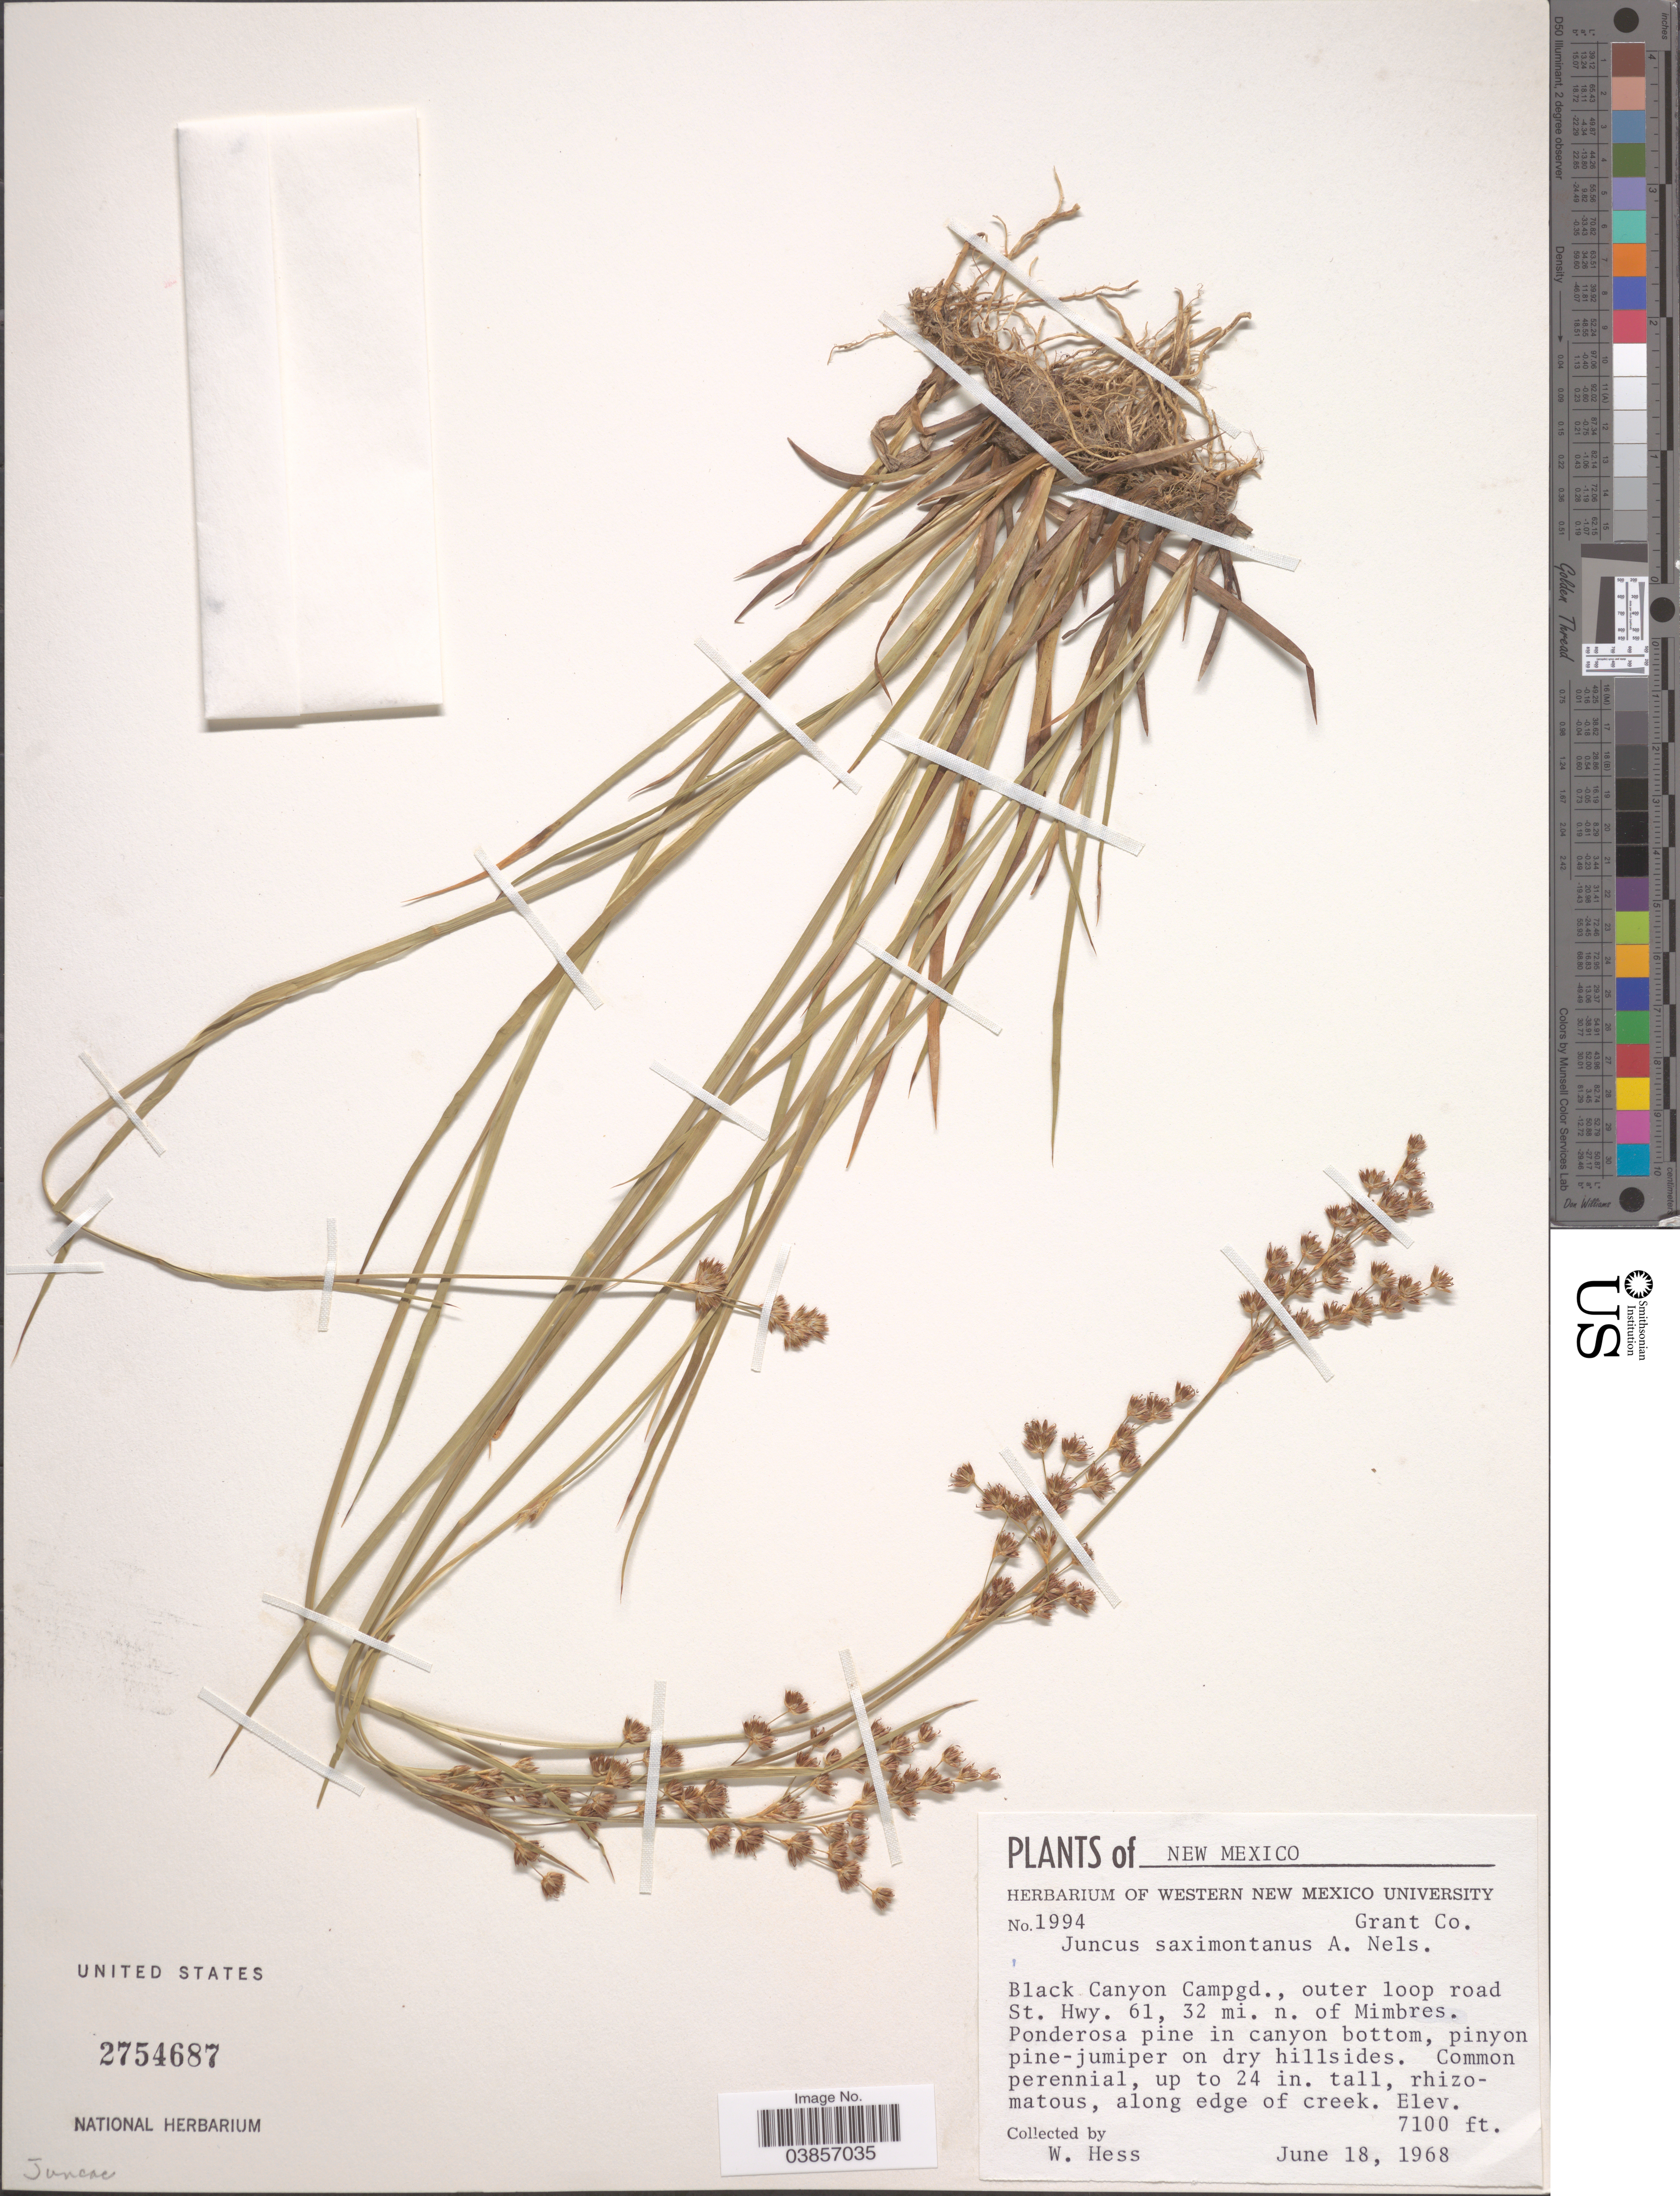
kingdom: Plantae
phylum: Tracheophyta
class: Liliopsida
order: Poales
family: Juncaceae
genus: Juncus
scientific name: Juncus saximontanus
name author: A. Nelson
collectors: W. Hess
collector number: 1994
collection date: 1968-06-18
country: United States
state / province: New Mexico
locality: Black Canyon Campgd., outer loop road St. Hwy. 61, 32 mi. n. of Mimbres.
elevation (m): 2164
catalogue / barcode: US 2754687